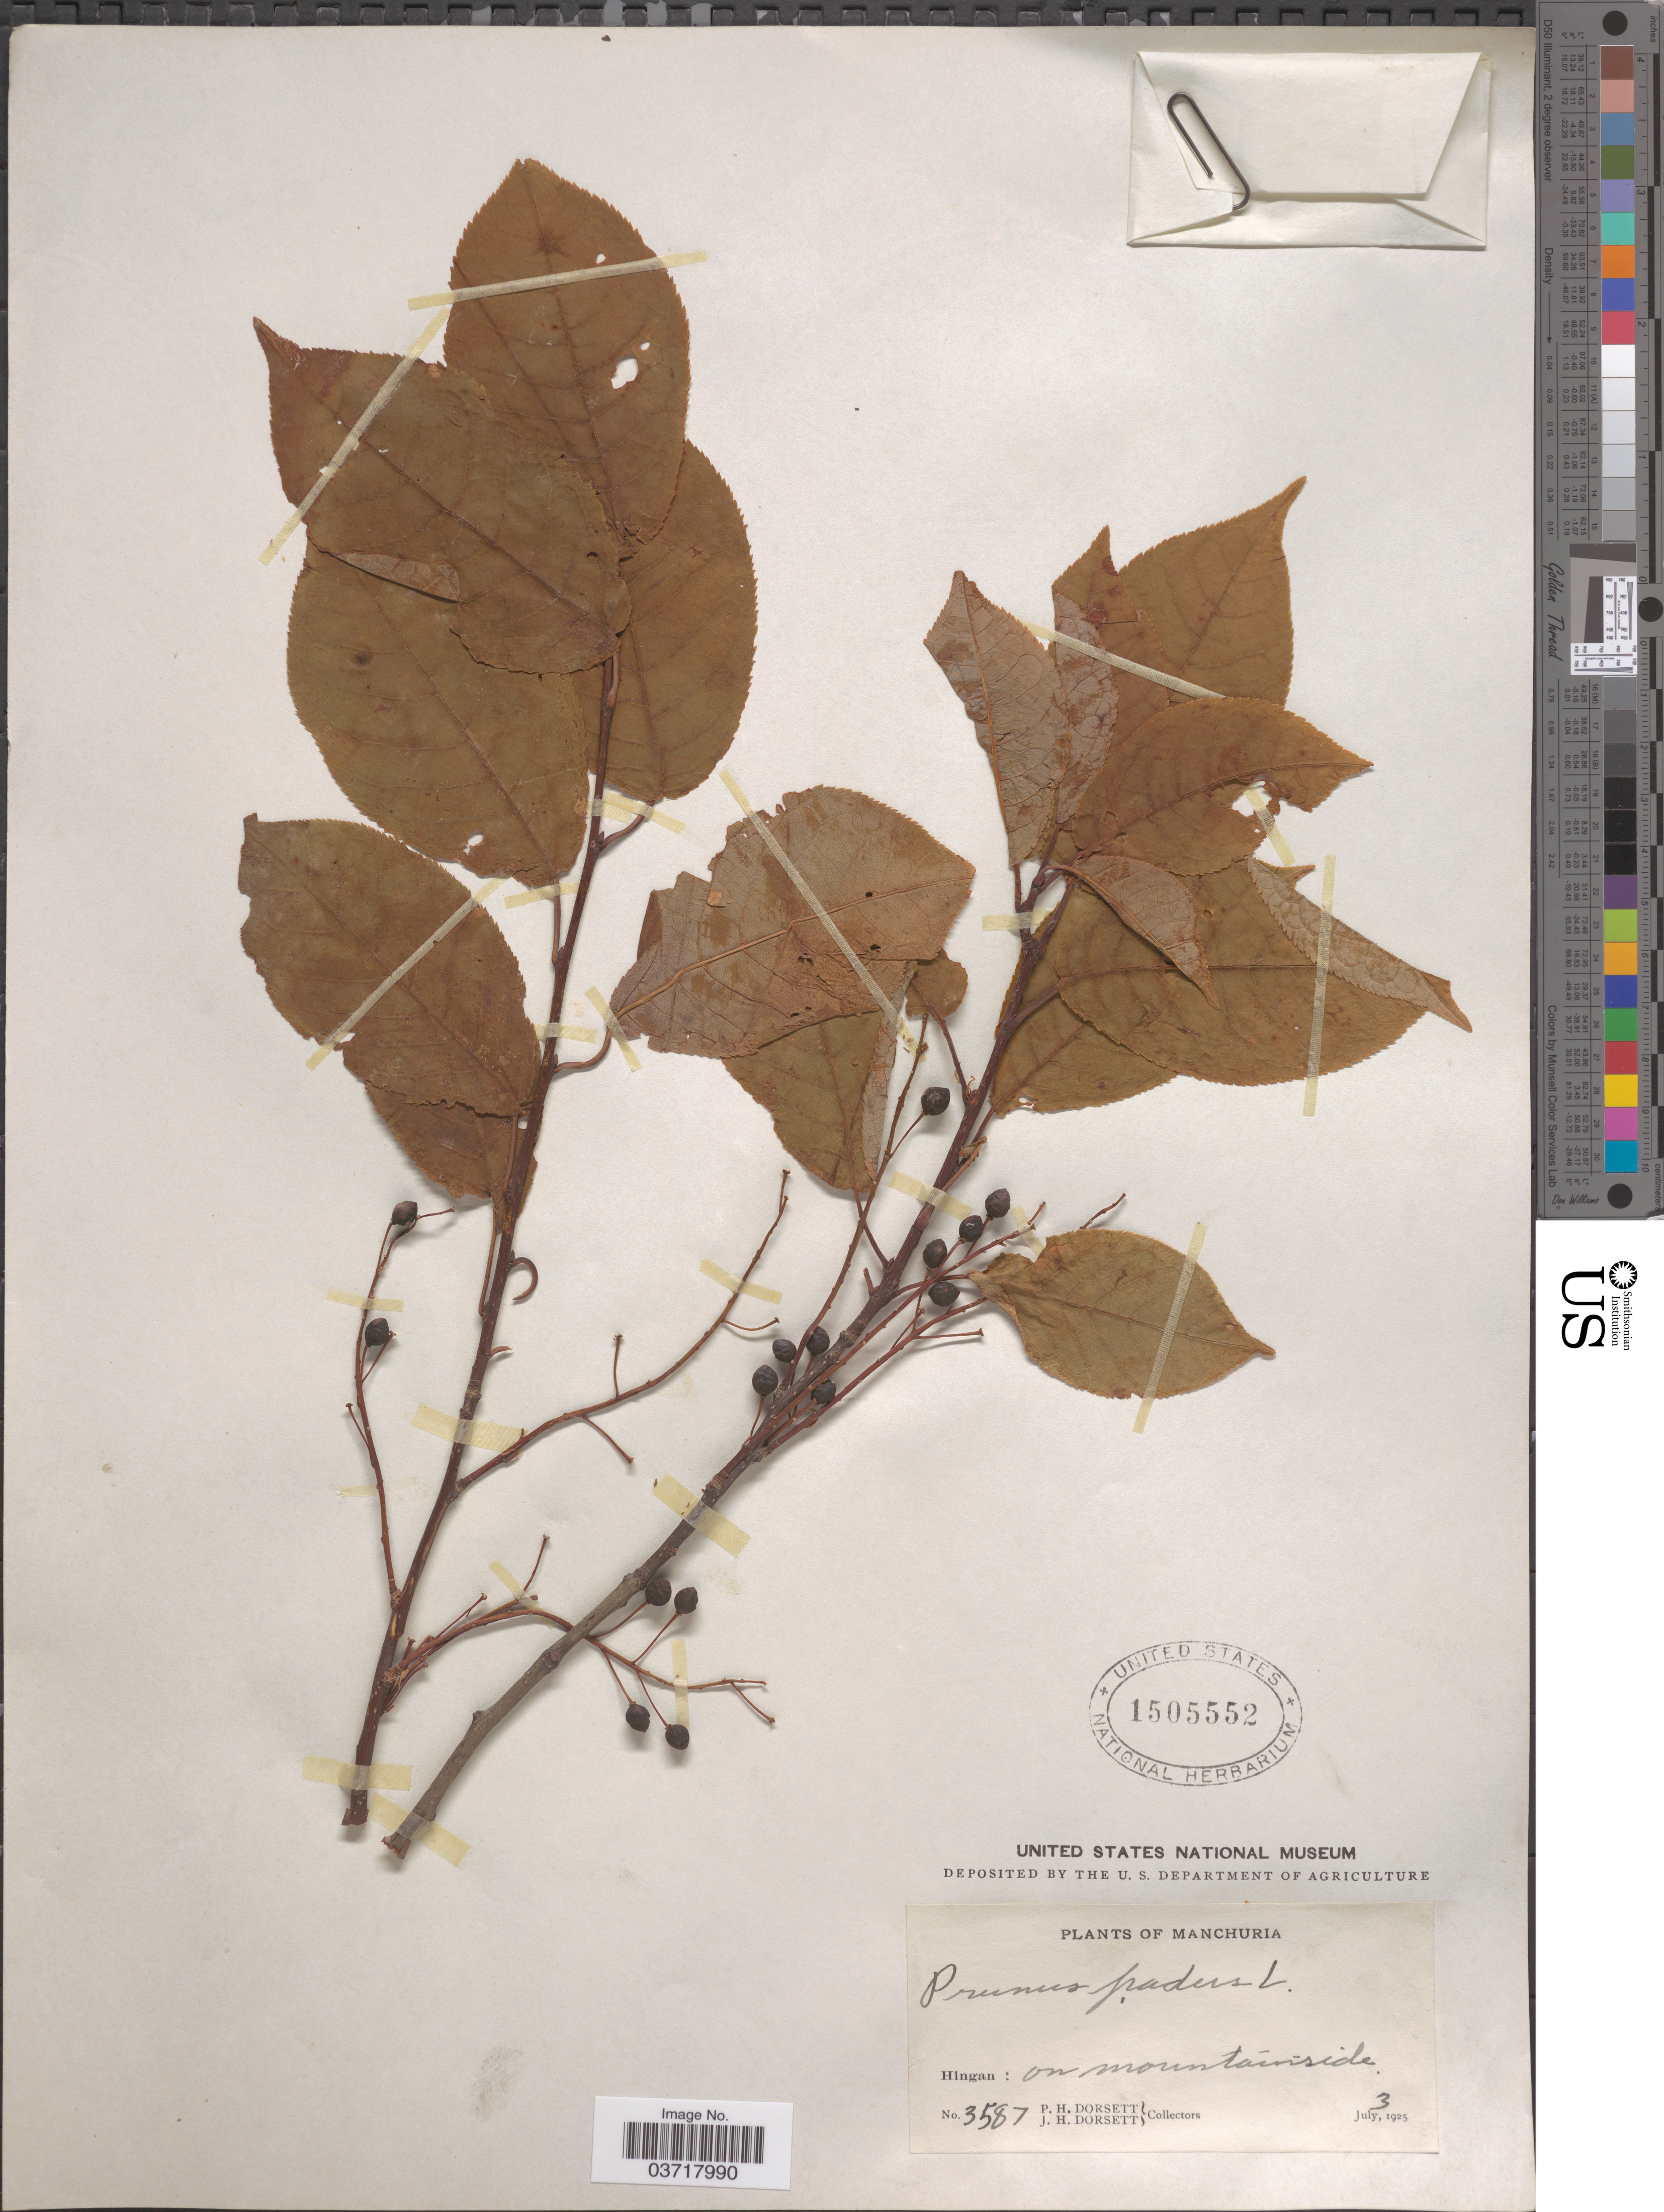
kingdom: Plantae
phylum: Tracheophyta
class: Magnoliopsida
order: Rosales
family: Rosaceae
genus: Prunus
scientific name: Prunus padus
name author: L.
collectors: P. H. Dorsett & J. Dorsett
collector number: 3587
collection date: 1925-07-03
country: China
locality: Manchuria, Hingan: on mountainside.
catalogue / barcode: US 1505552